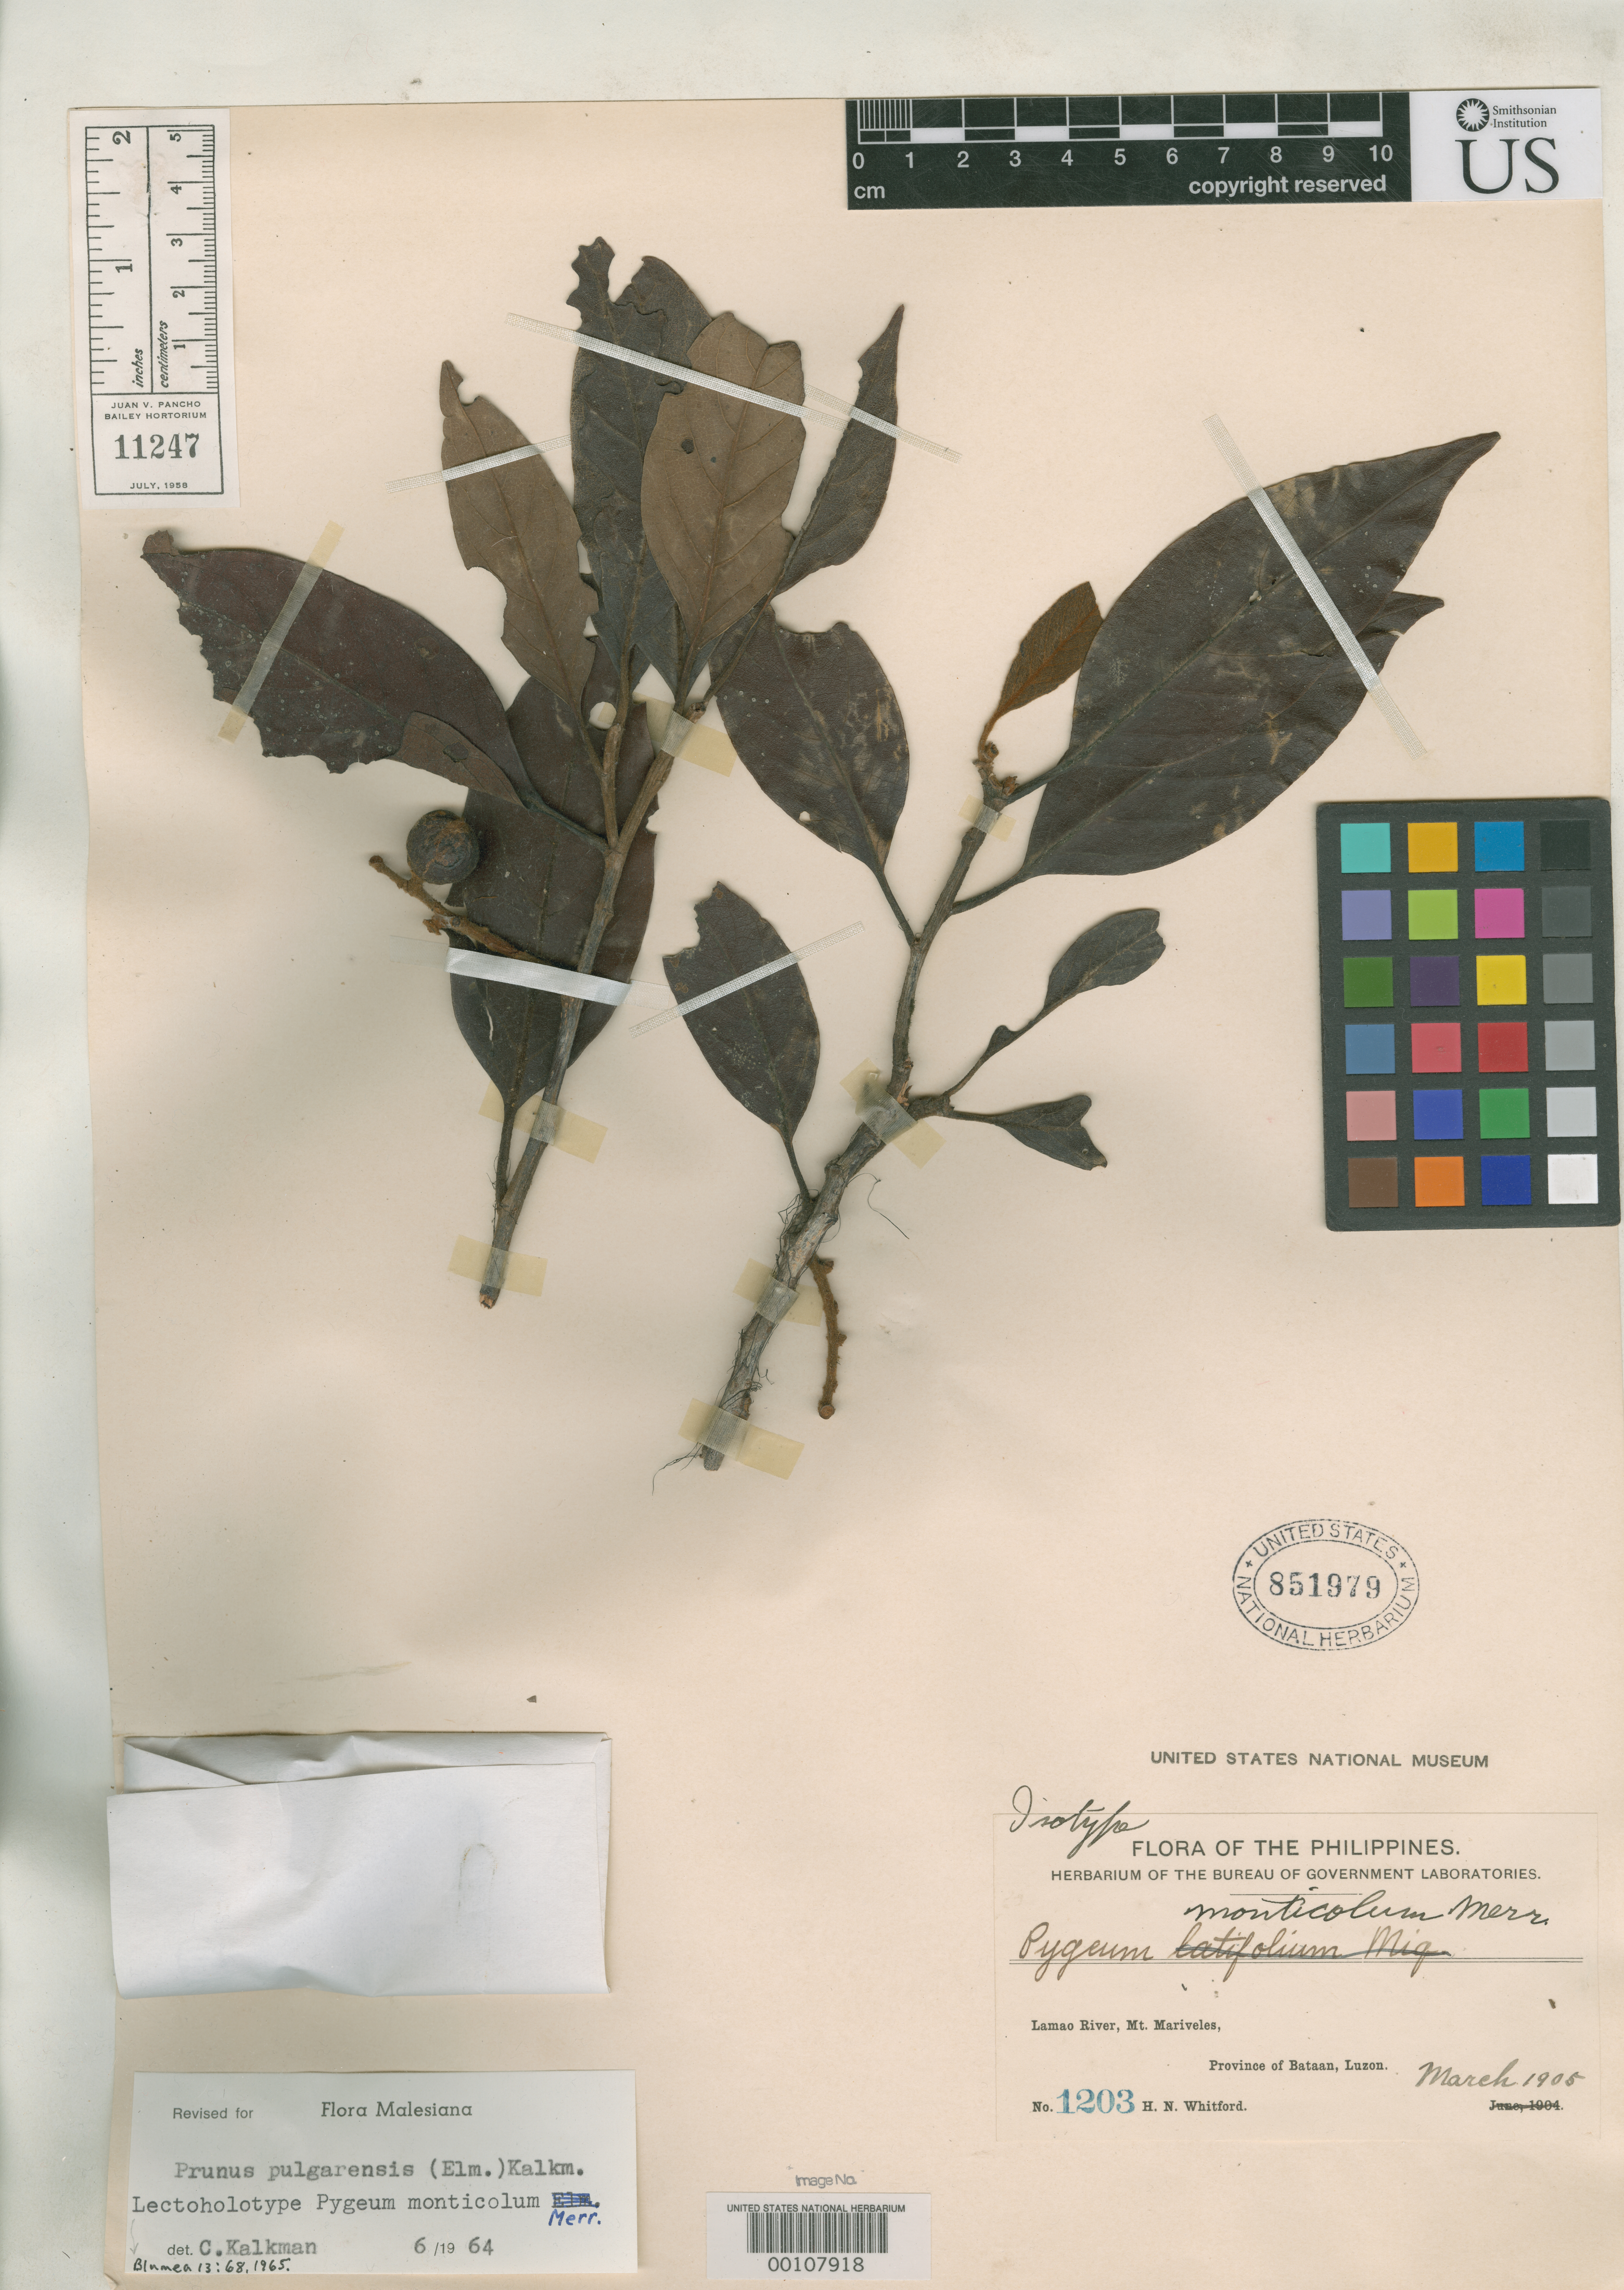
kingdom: Plantae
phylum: Tracheophyta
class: Magnoliopsida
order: Rosales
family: Rosaceae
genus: Pygeum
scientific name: Pygeum monticola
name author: Merr.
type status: Lectotype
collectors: H. N. Whitford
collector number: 1203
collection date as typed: Mar 1905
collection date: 1905-03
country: Philippines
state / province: Central Luzon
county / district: Bataan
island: Luzon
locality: Lamao River, Mt Mariveles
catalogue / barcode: US 851979